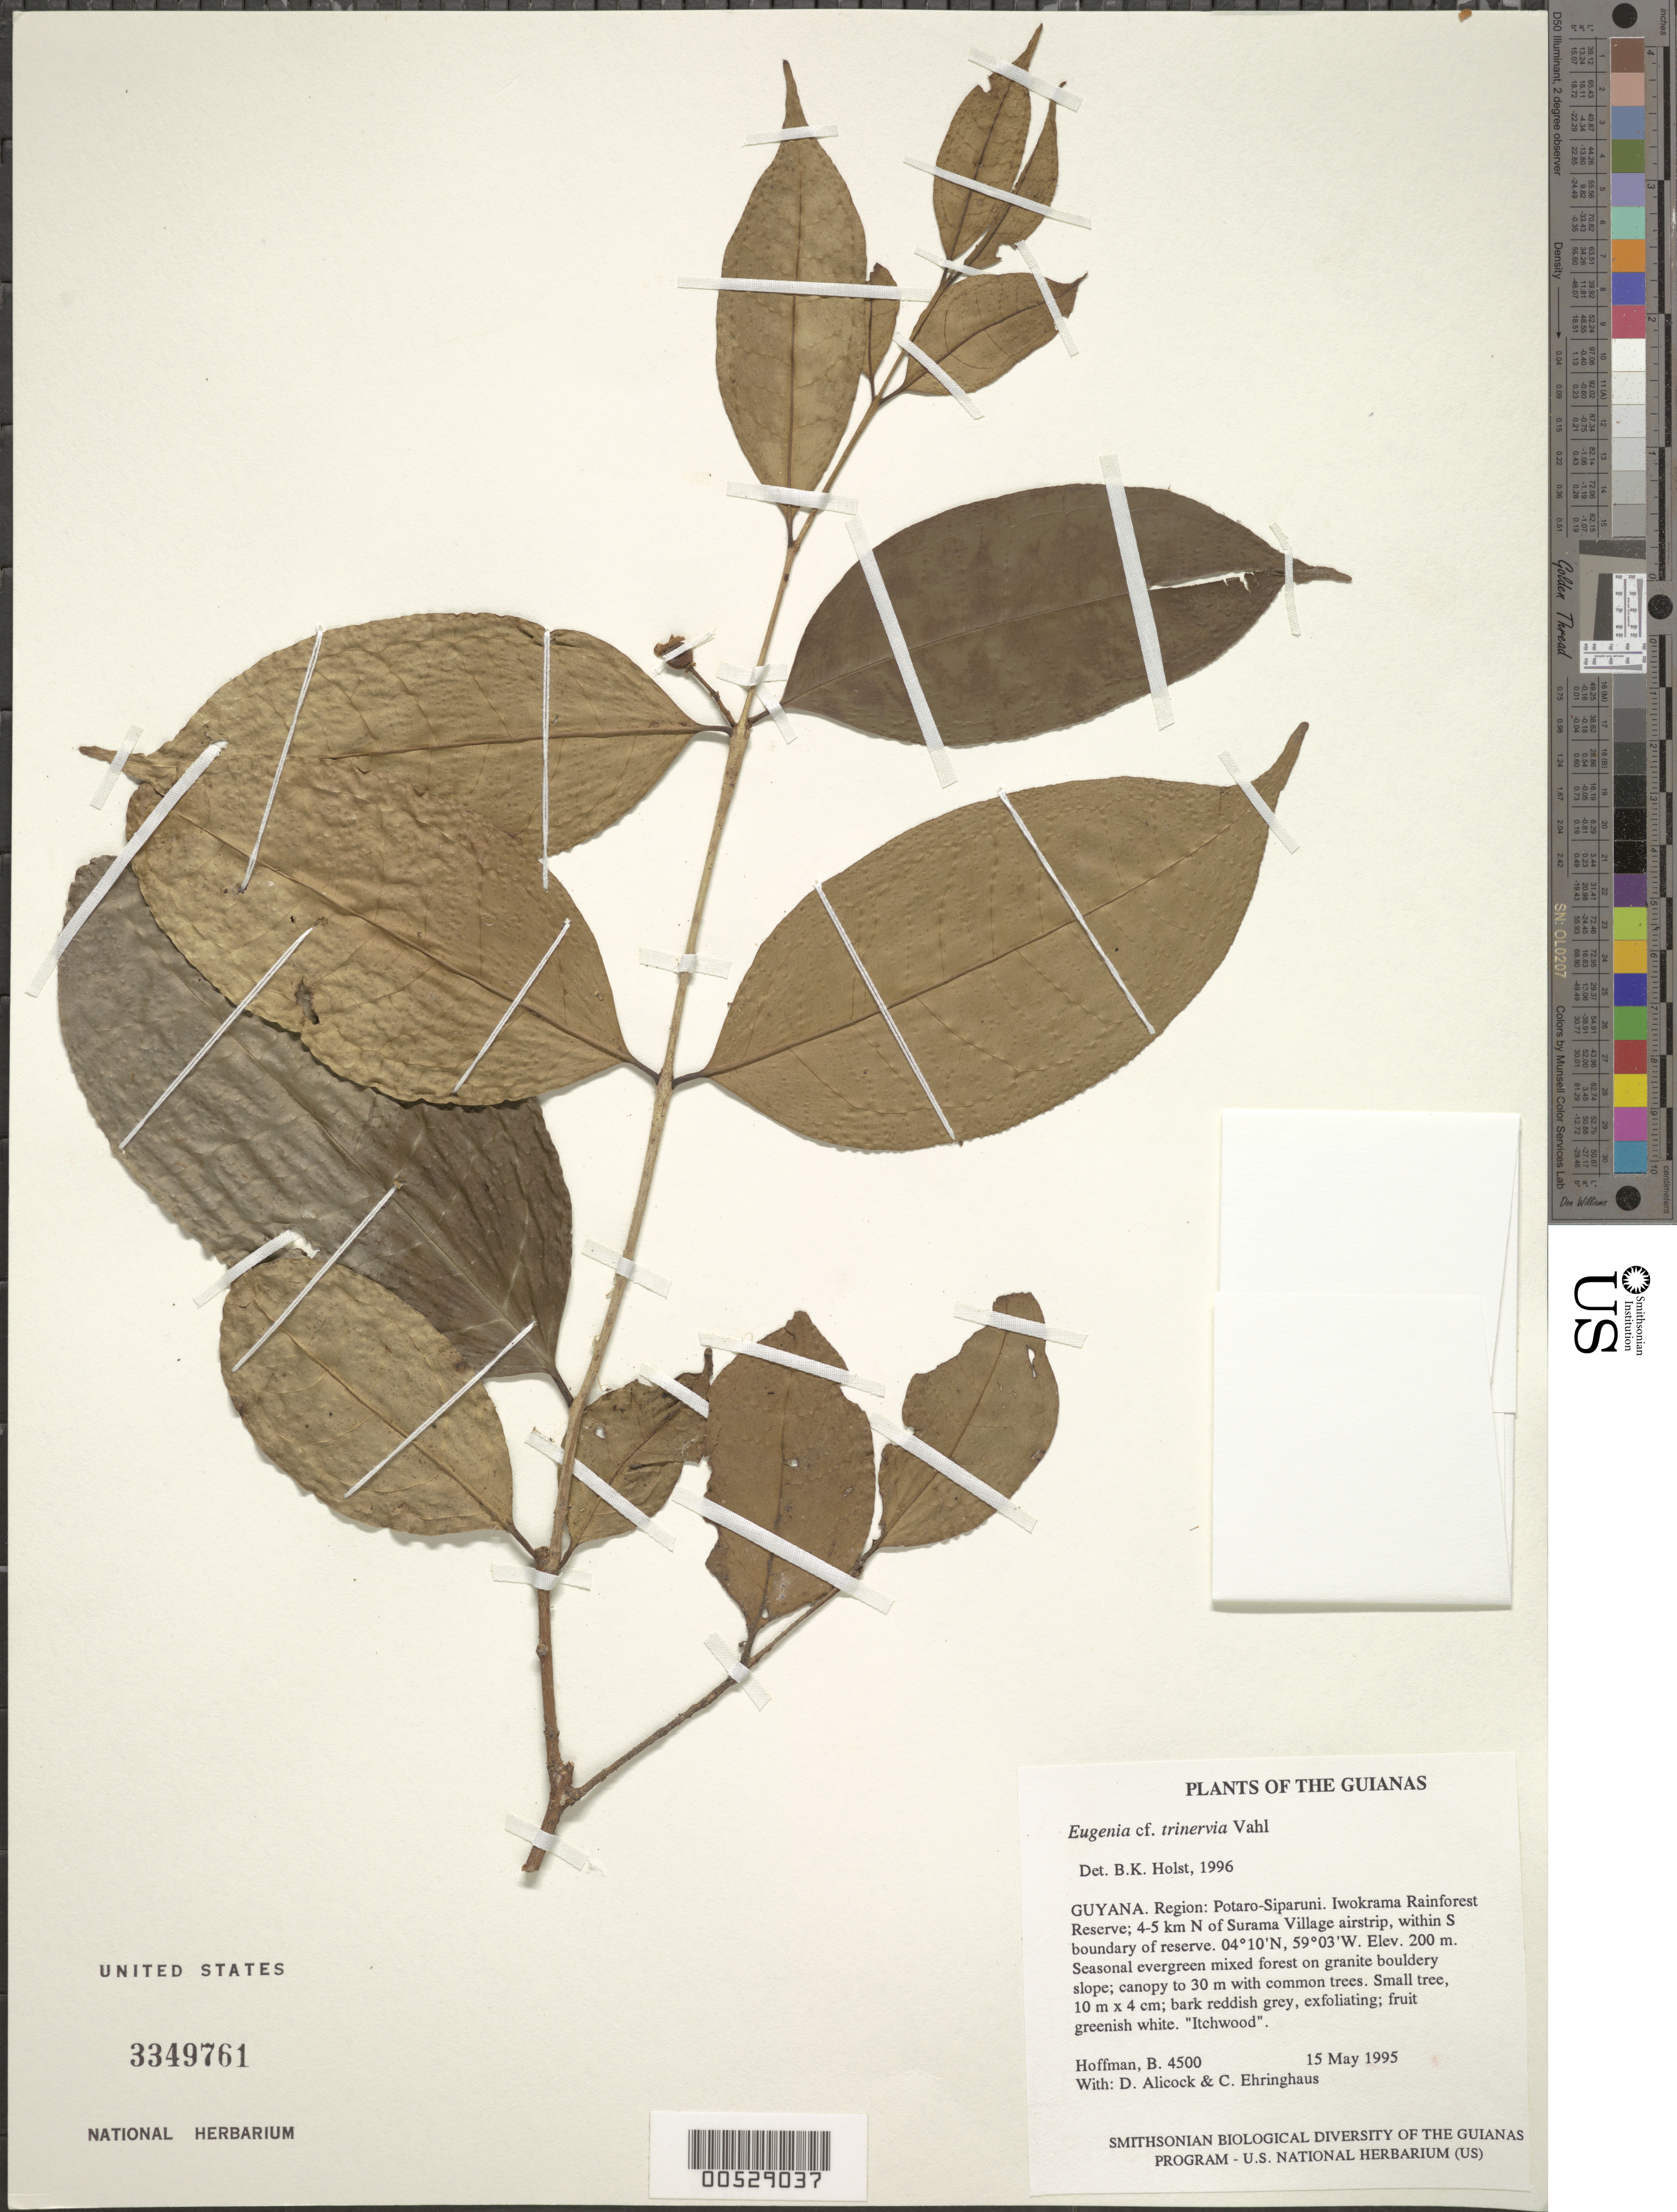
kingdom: Plantae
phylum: Tracheophyta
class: Magnoliopsida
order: Myrtales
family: Myrtaceae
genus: Eugenia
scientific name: Eugenia trinervia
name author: Vahl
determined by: Holst, Bruce K.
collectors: B. Hoffman, D. Allicock & C. Ehringhaus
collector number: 4500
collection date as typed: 15 May 1995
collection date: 1995-05-15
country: Guyana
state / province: Potaro-Siparuni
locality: Iwokrama Rainforest Reserve; 4-5 km N of Surama village airstrip, within S boundary of reserve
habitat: Seasonal evergreen mixed forest on granite bouldery slope; canopy to 30 m with common trees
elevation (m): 200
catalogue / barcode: US 3349761